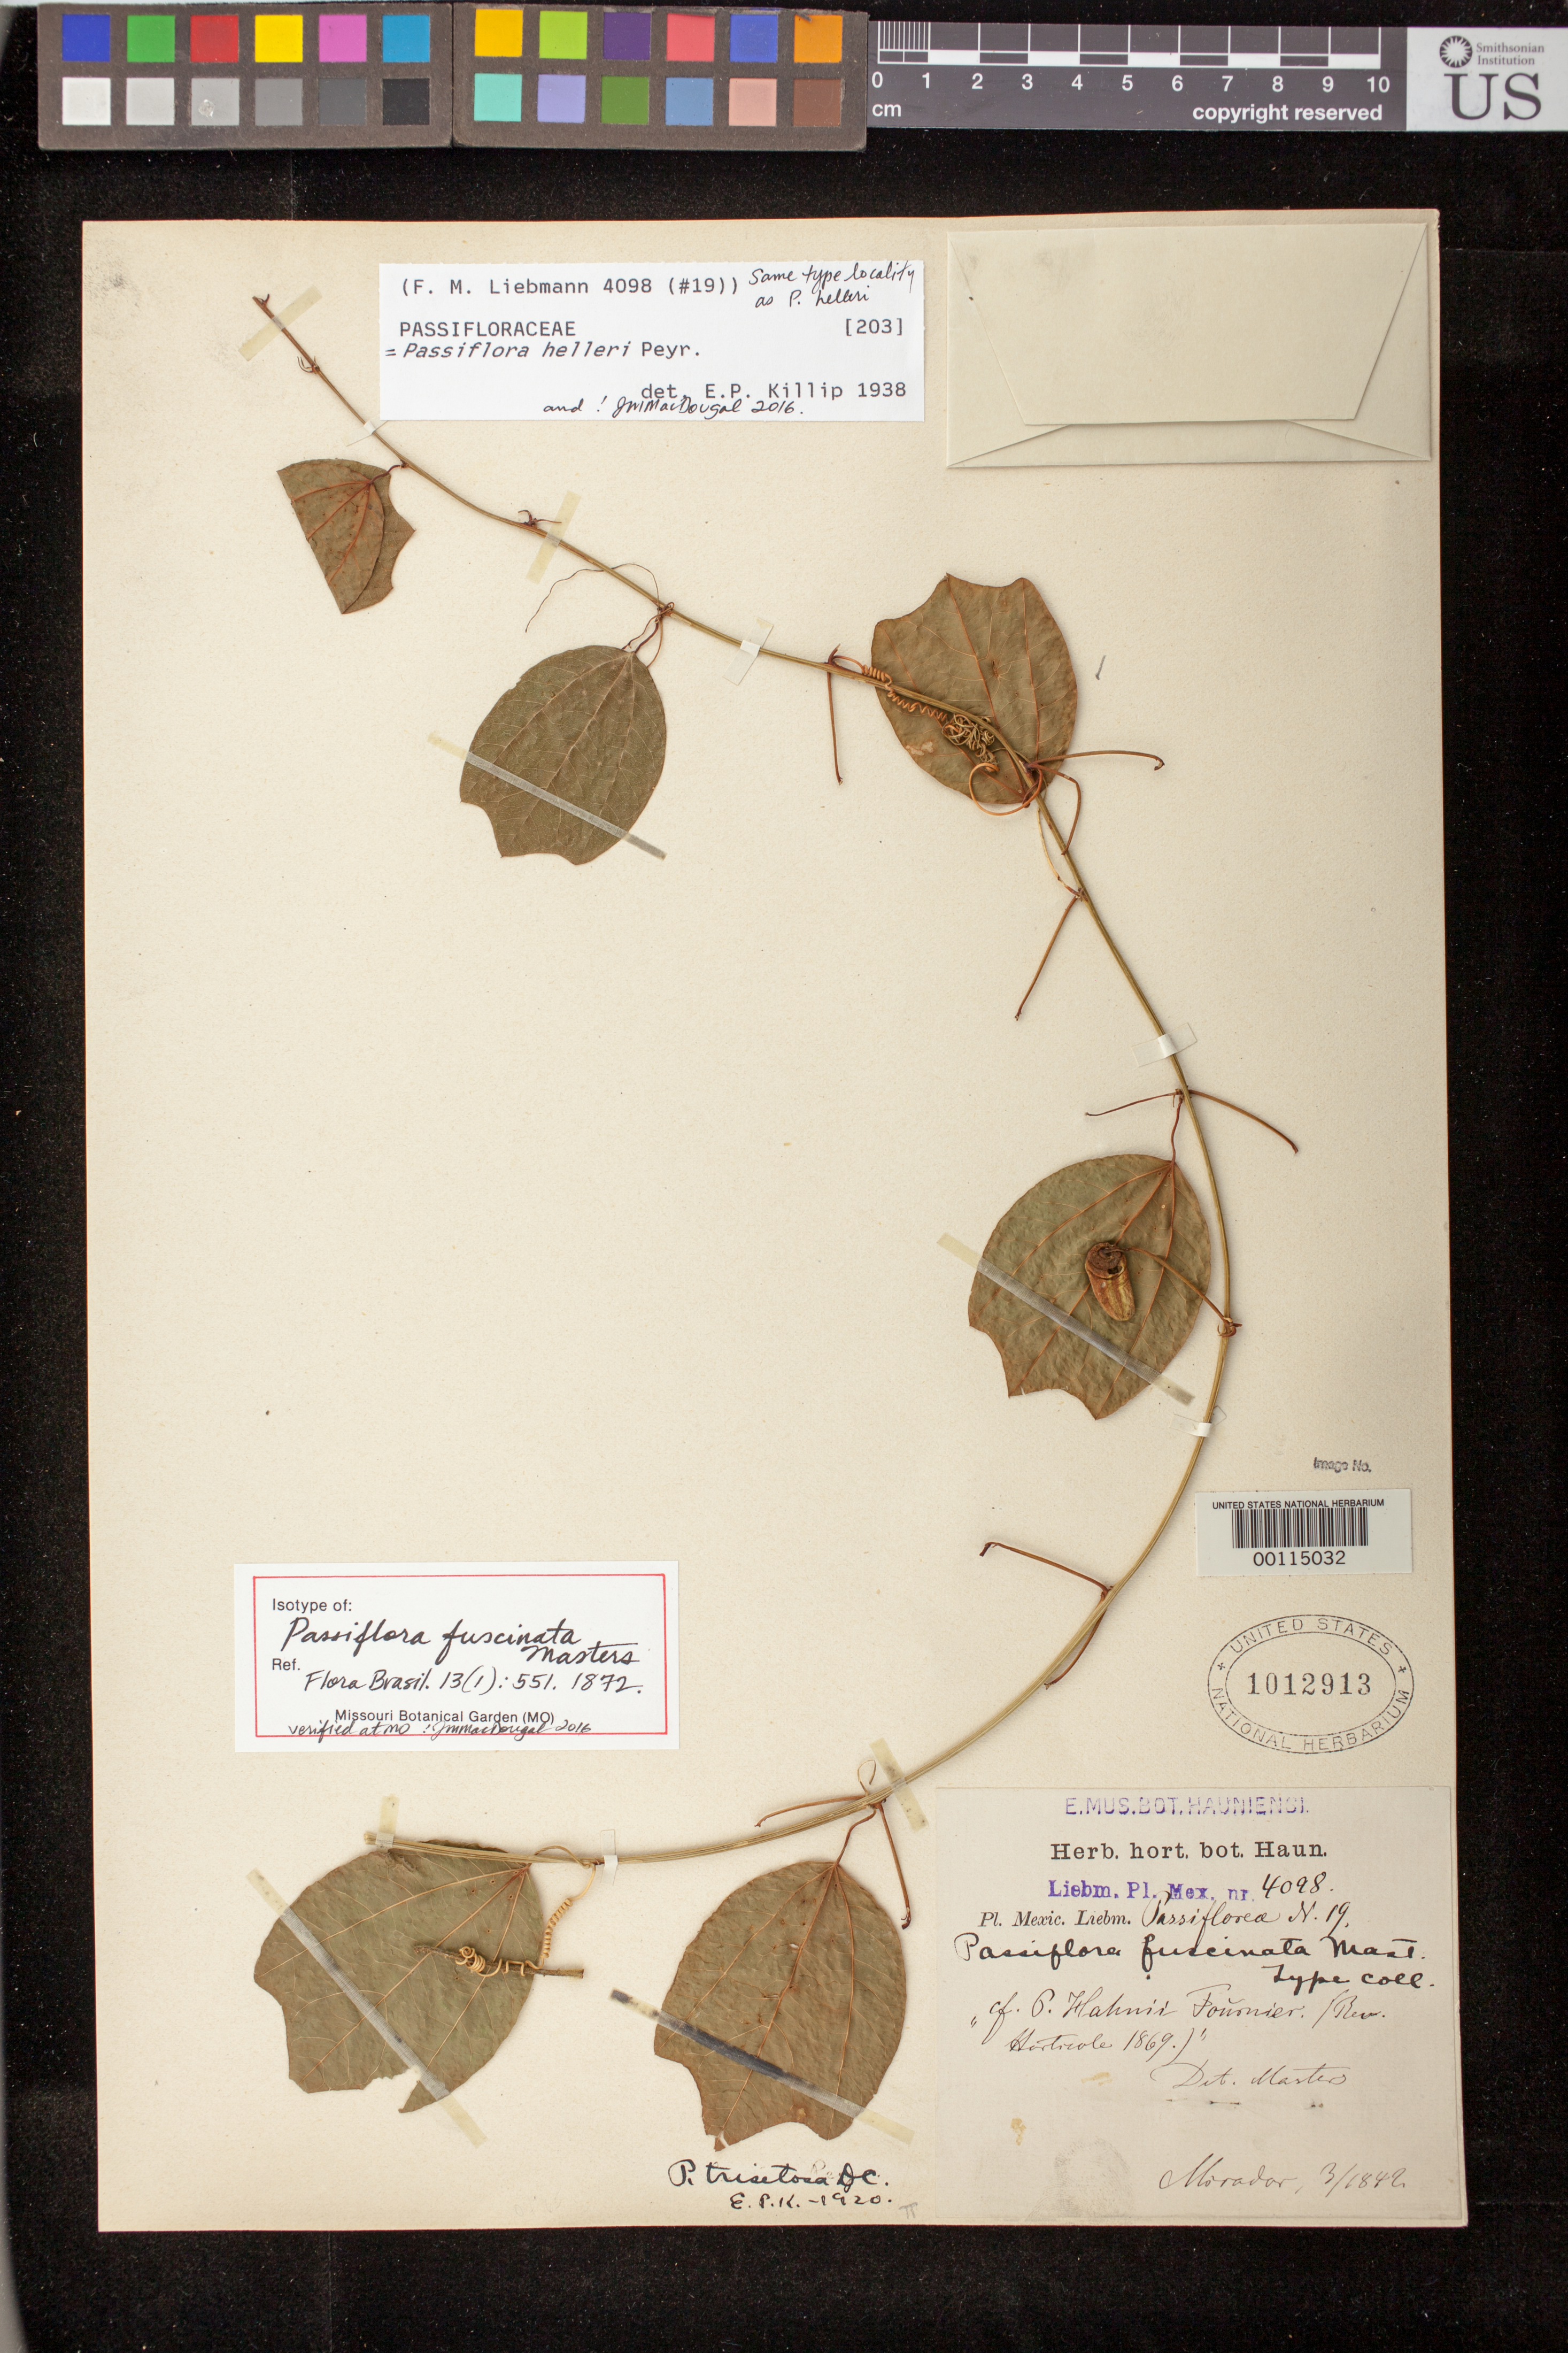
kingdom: Plantae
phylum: Tracheophyta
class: Magnoliopsida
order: Malpighiales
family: Passifloraceae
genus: Passiflora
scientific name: Passiflora fuscinata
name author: Mast. in Mart.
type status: Isotype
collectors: F. M. Liebmann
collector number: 19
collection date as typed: Mar 1842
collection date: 1842-03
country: Mexico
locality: Near Mirador.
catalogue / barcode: US 1012913